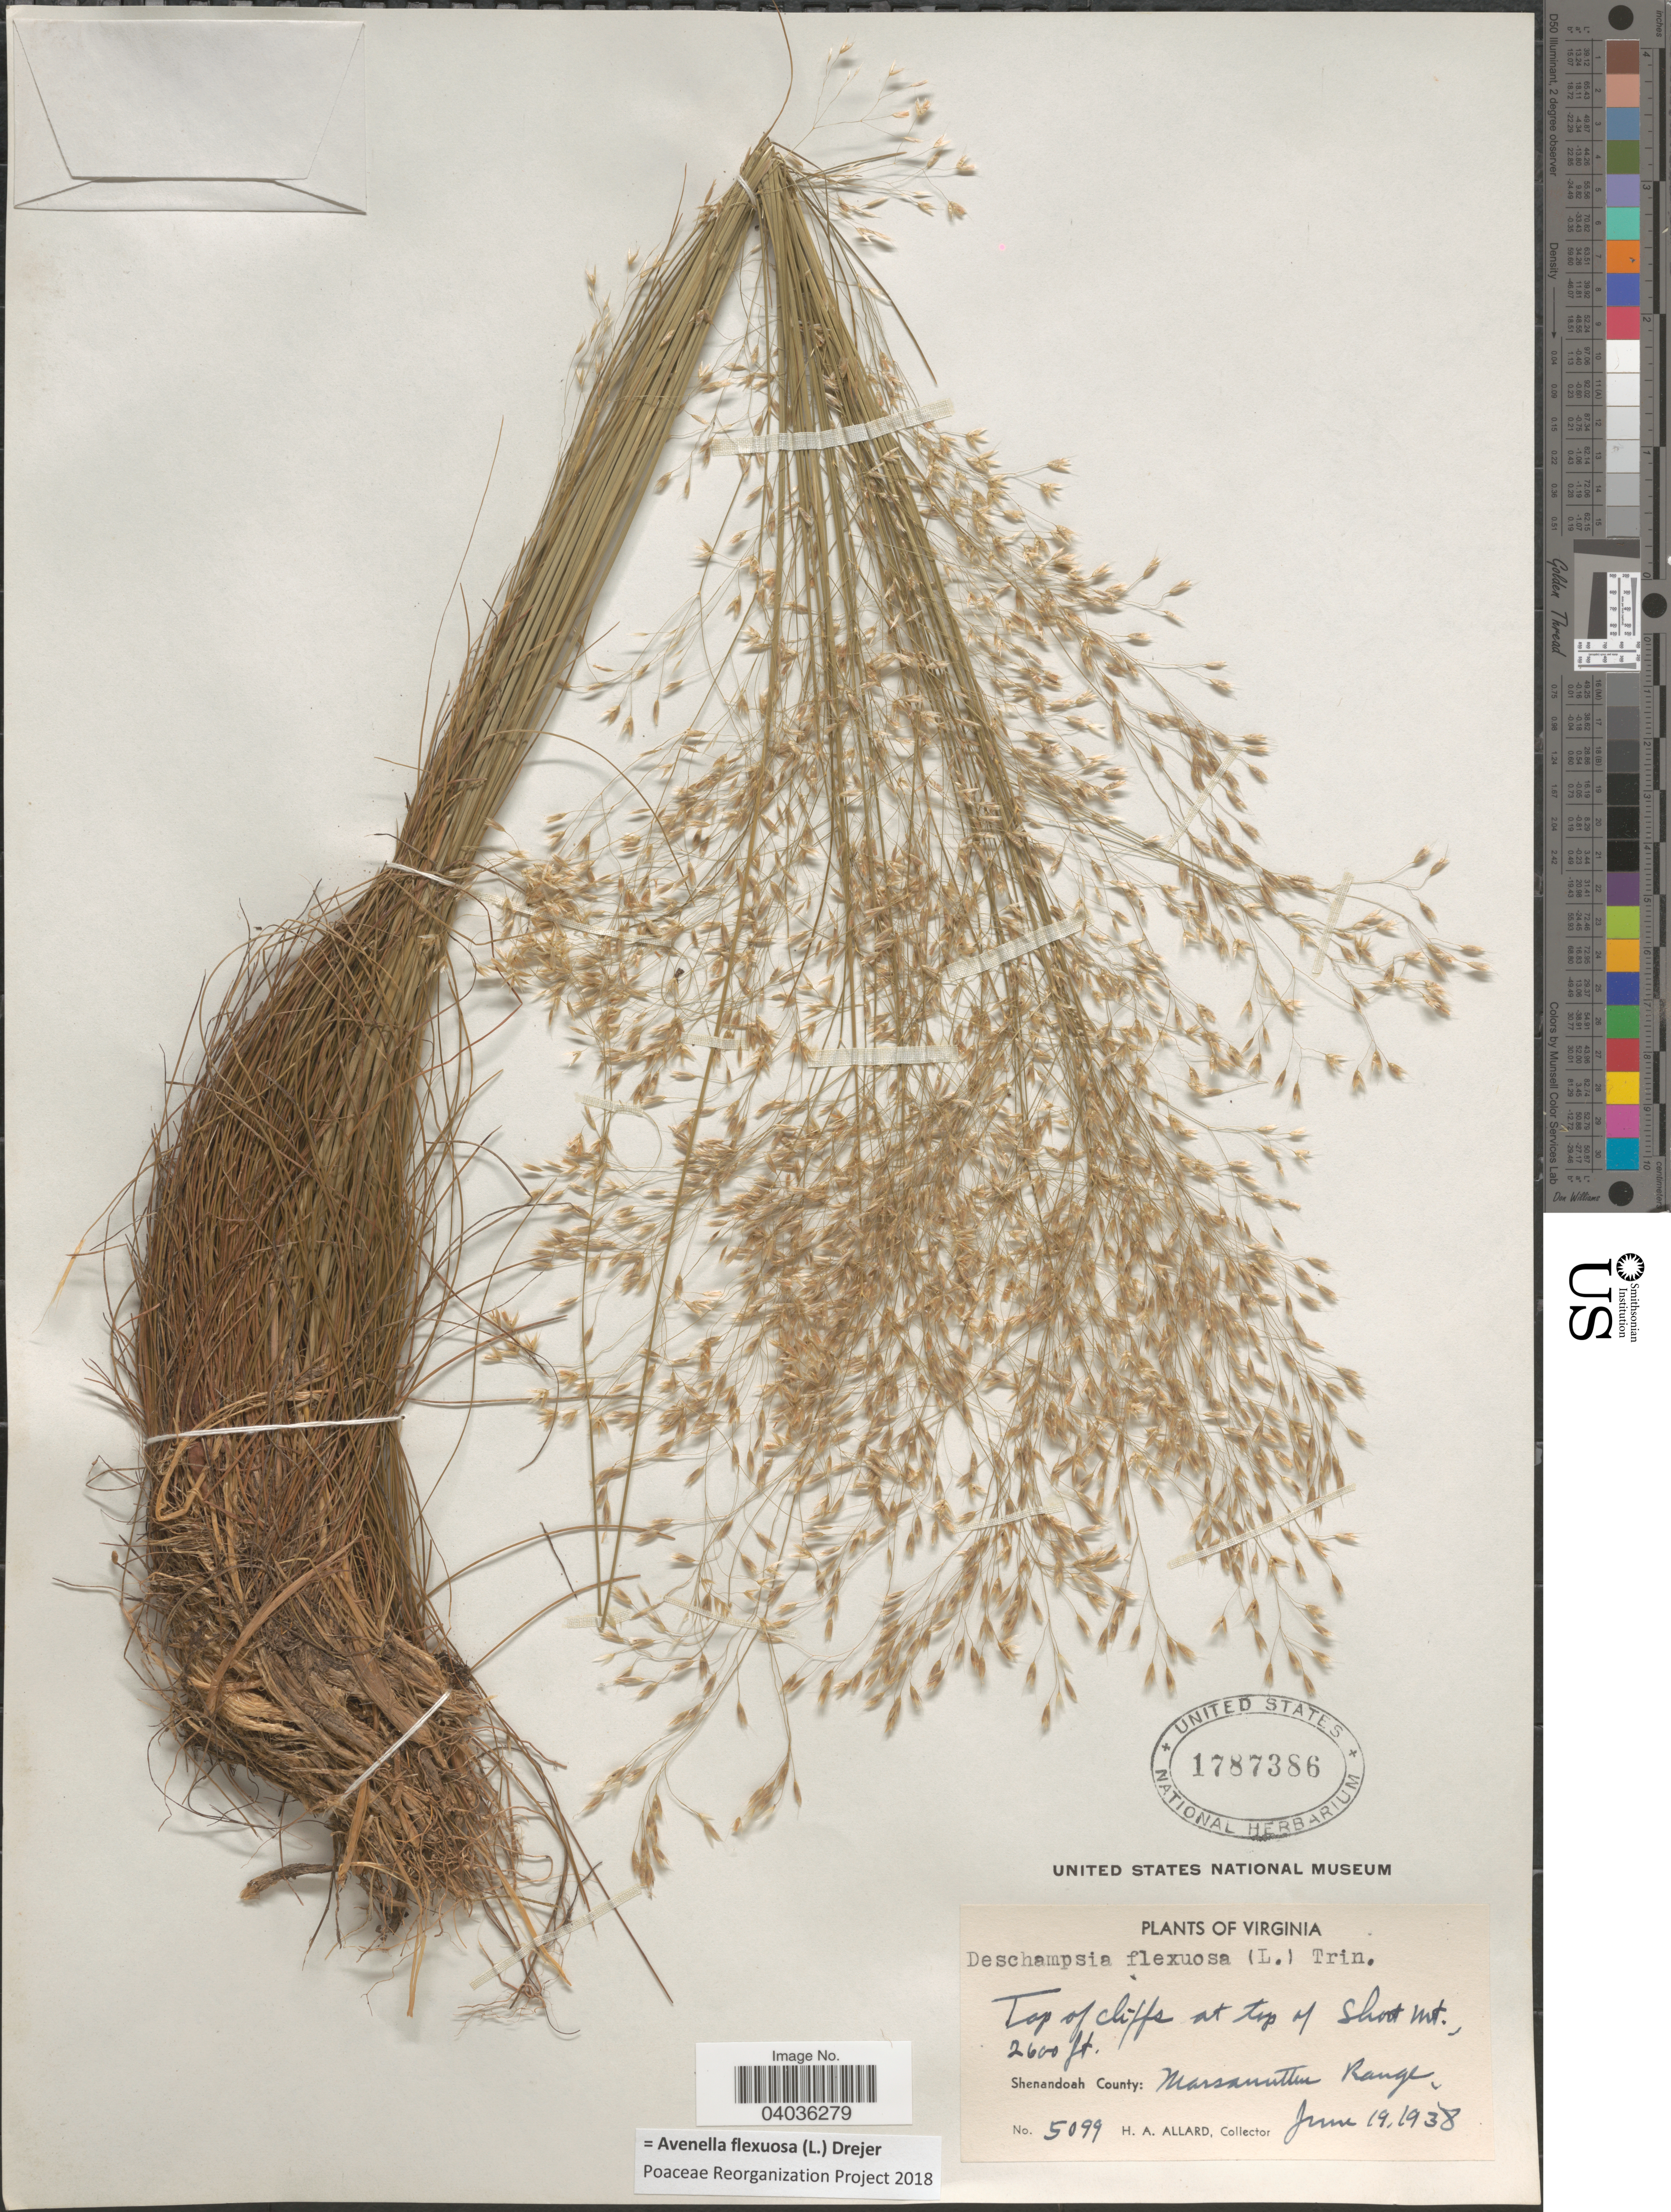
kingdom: Plantae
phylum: Tracheophyta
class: Liliopsida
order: Poales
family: Poaceae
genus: Avenella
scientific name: Avenella flexuosa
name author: (L.) Drejer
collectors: H. A. Allard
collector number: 5099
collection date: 1938-06-19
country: United States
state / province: Virginia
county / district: Shenandoah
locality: Top of cliffs at top of Short Mt. Shenandoah County, Marsanutten Range.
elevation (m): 792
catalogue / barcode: US 1787386